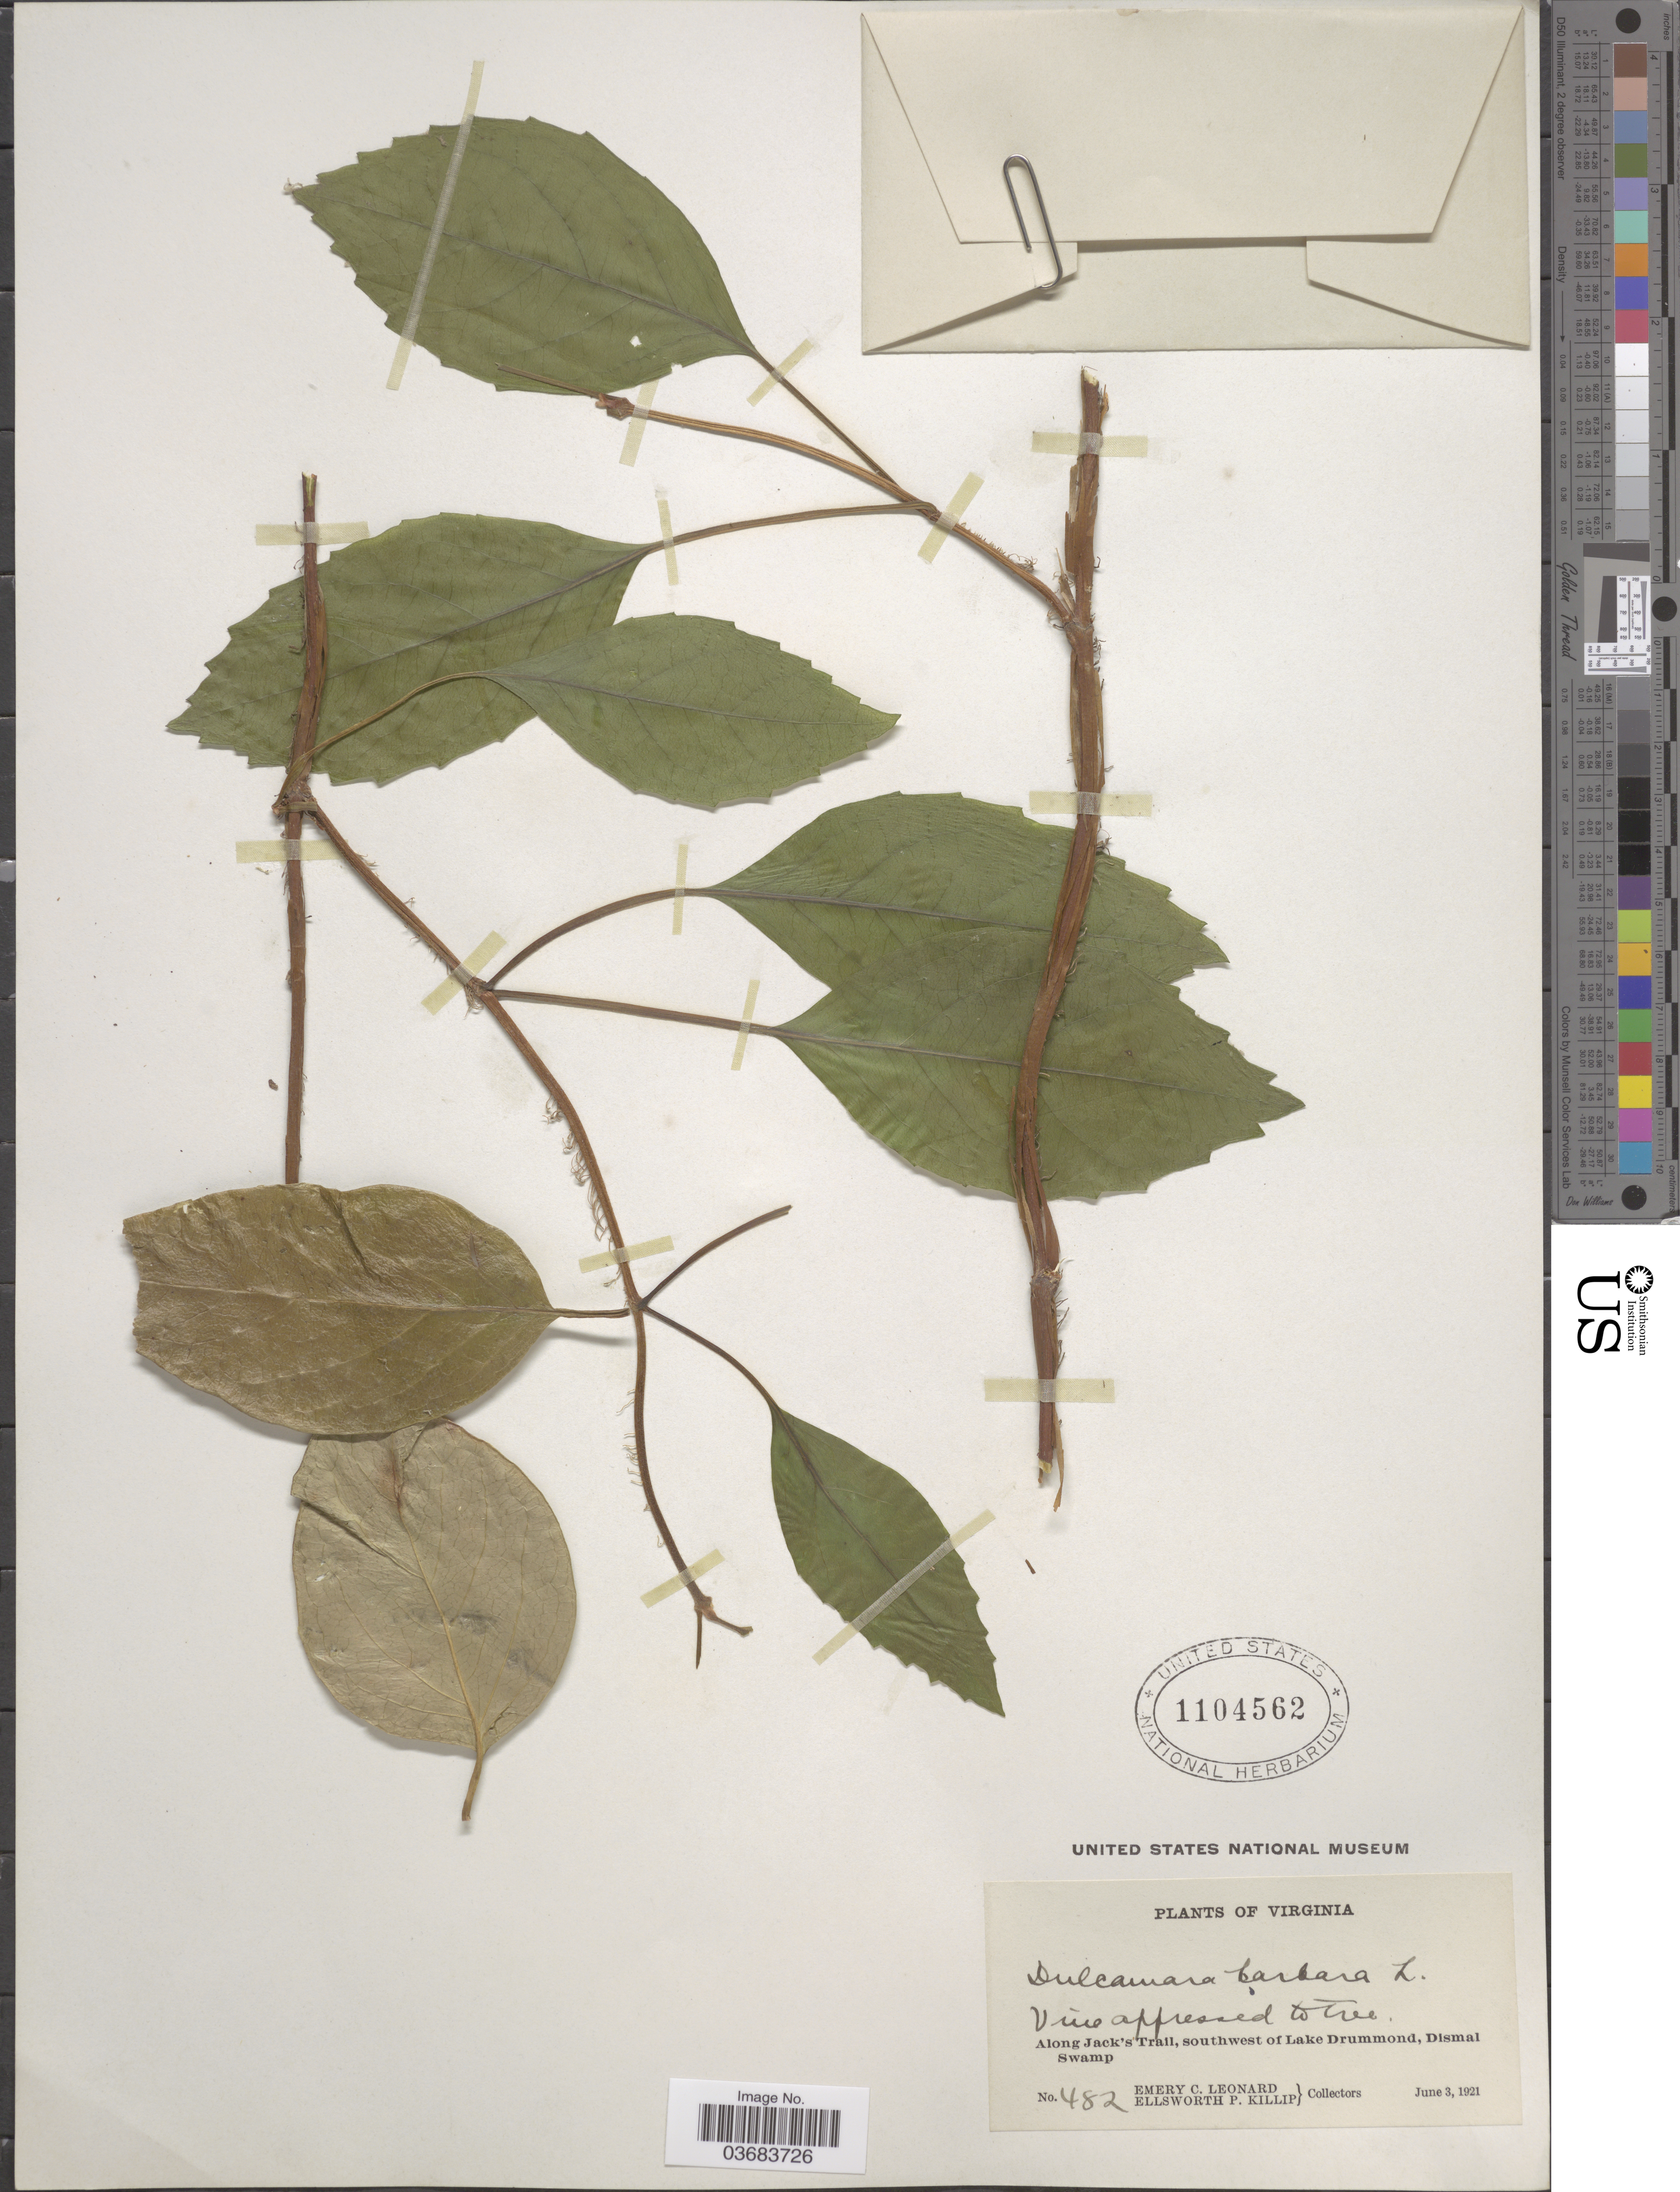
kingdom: Plantae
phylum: Tracheophyta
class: Magnoliopsida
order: Cornales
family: Hydrangeaceae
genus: Hydrangea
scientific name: Hydrangea barbara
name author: (L.) Bernd Schulz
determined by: Strong, Mark T., (BOT), Smithsonian Institution - National Museum of Natural History (UNITED STATES)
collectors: E. C. Leonard & E. P. Killip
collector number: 482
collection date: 1921-06-03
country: United States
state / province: Virginia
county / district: City of Chesapeake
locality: Along Jack's Trail, southwest of Lake Drummond, Dismal Swamp.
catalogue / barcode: US 1104562